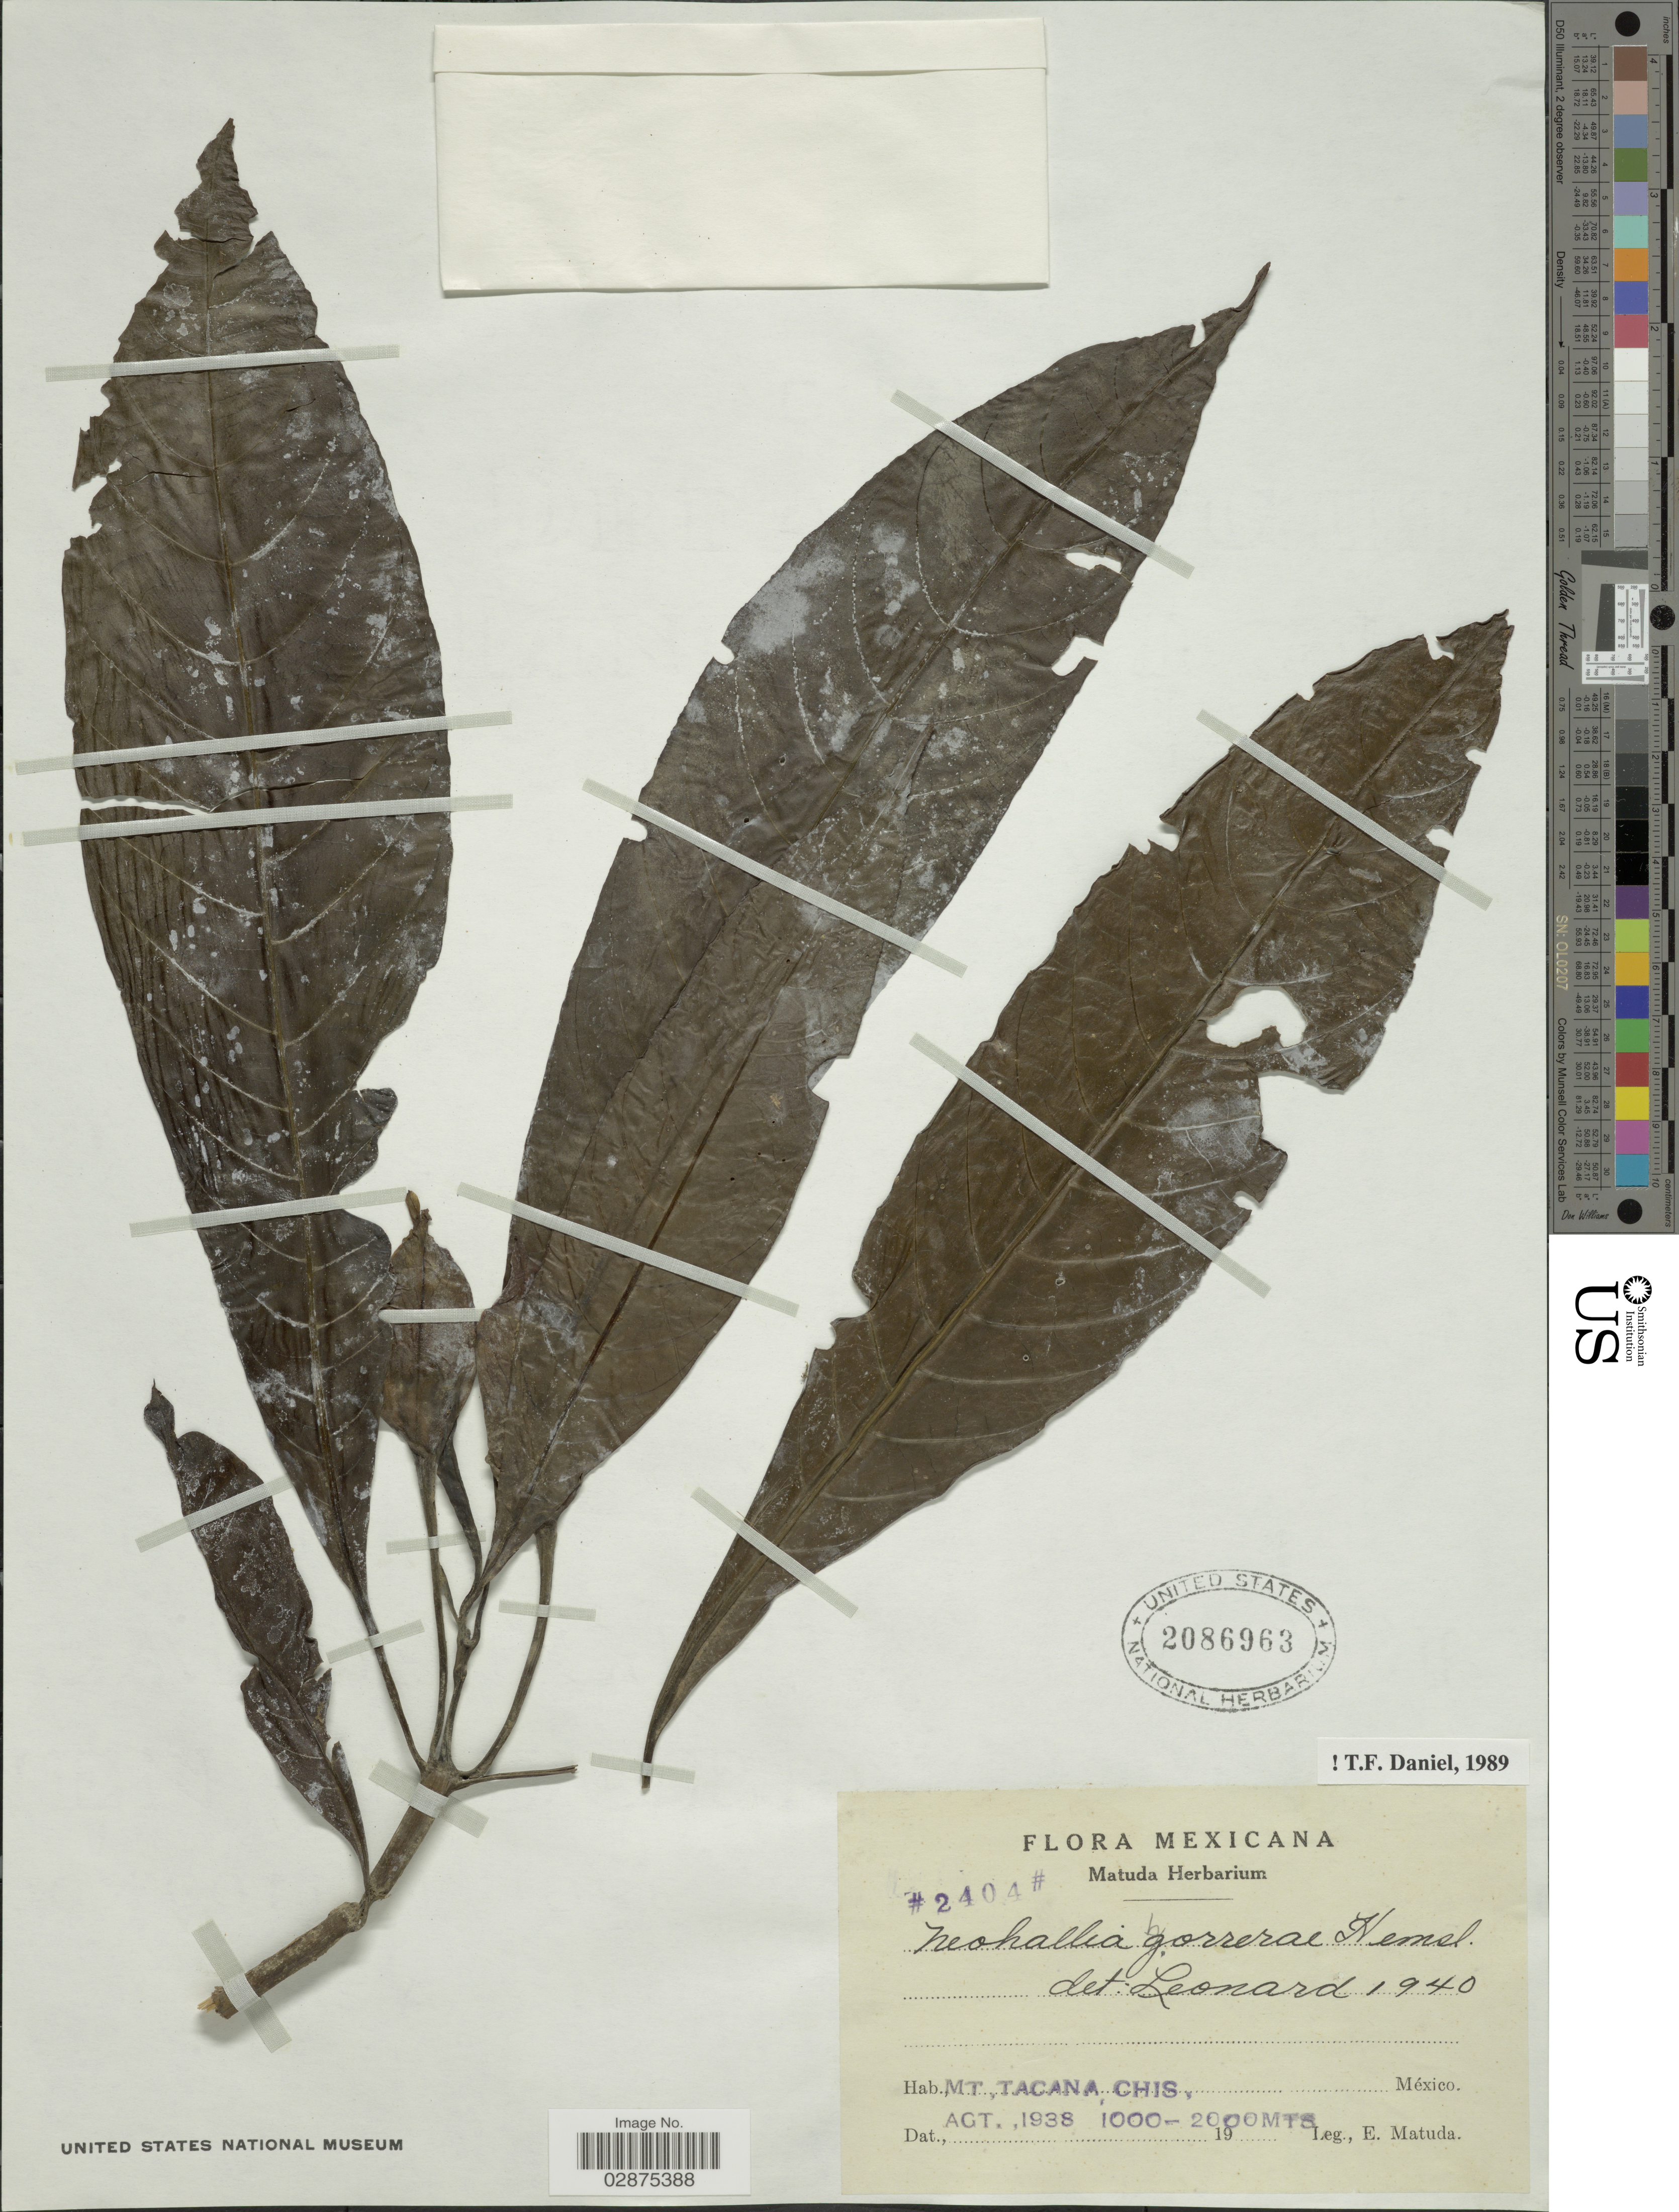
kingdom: Plantae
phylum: Tracheophyta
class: Magnoliopsida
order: Lamiales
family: Acanthaceae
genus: Neohallia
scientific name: Neohallia borrerae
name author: Hemsl.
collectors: E. Matuda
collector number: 2404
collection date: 1938-08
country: Mexico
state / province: Chiapas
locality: Mt. Tacana, Chis.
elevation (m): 1000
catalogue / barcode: US 2086963